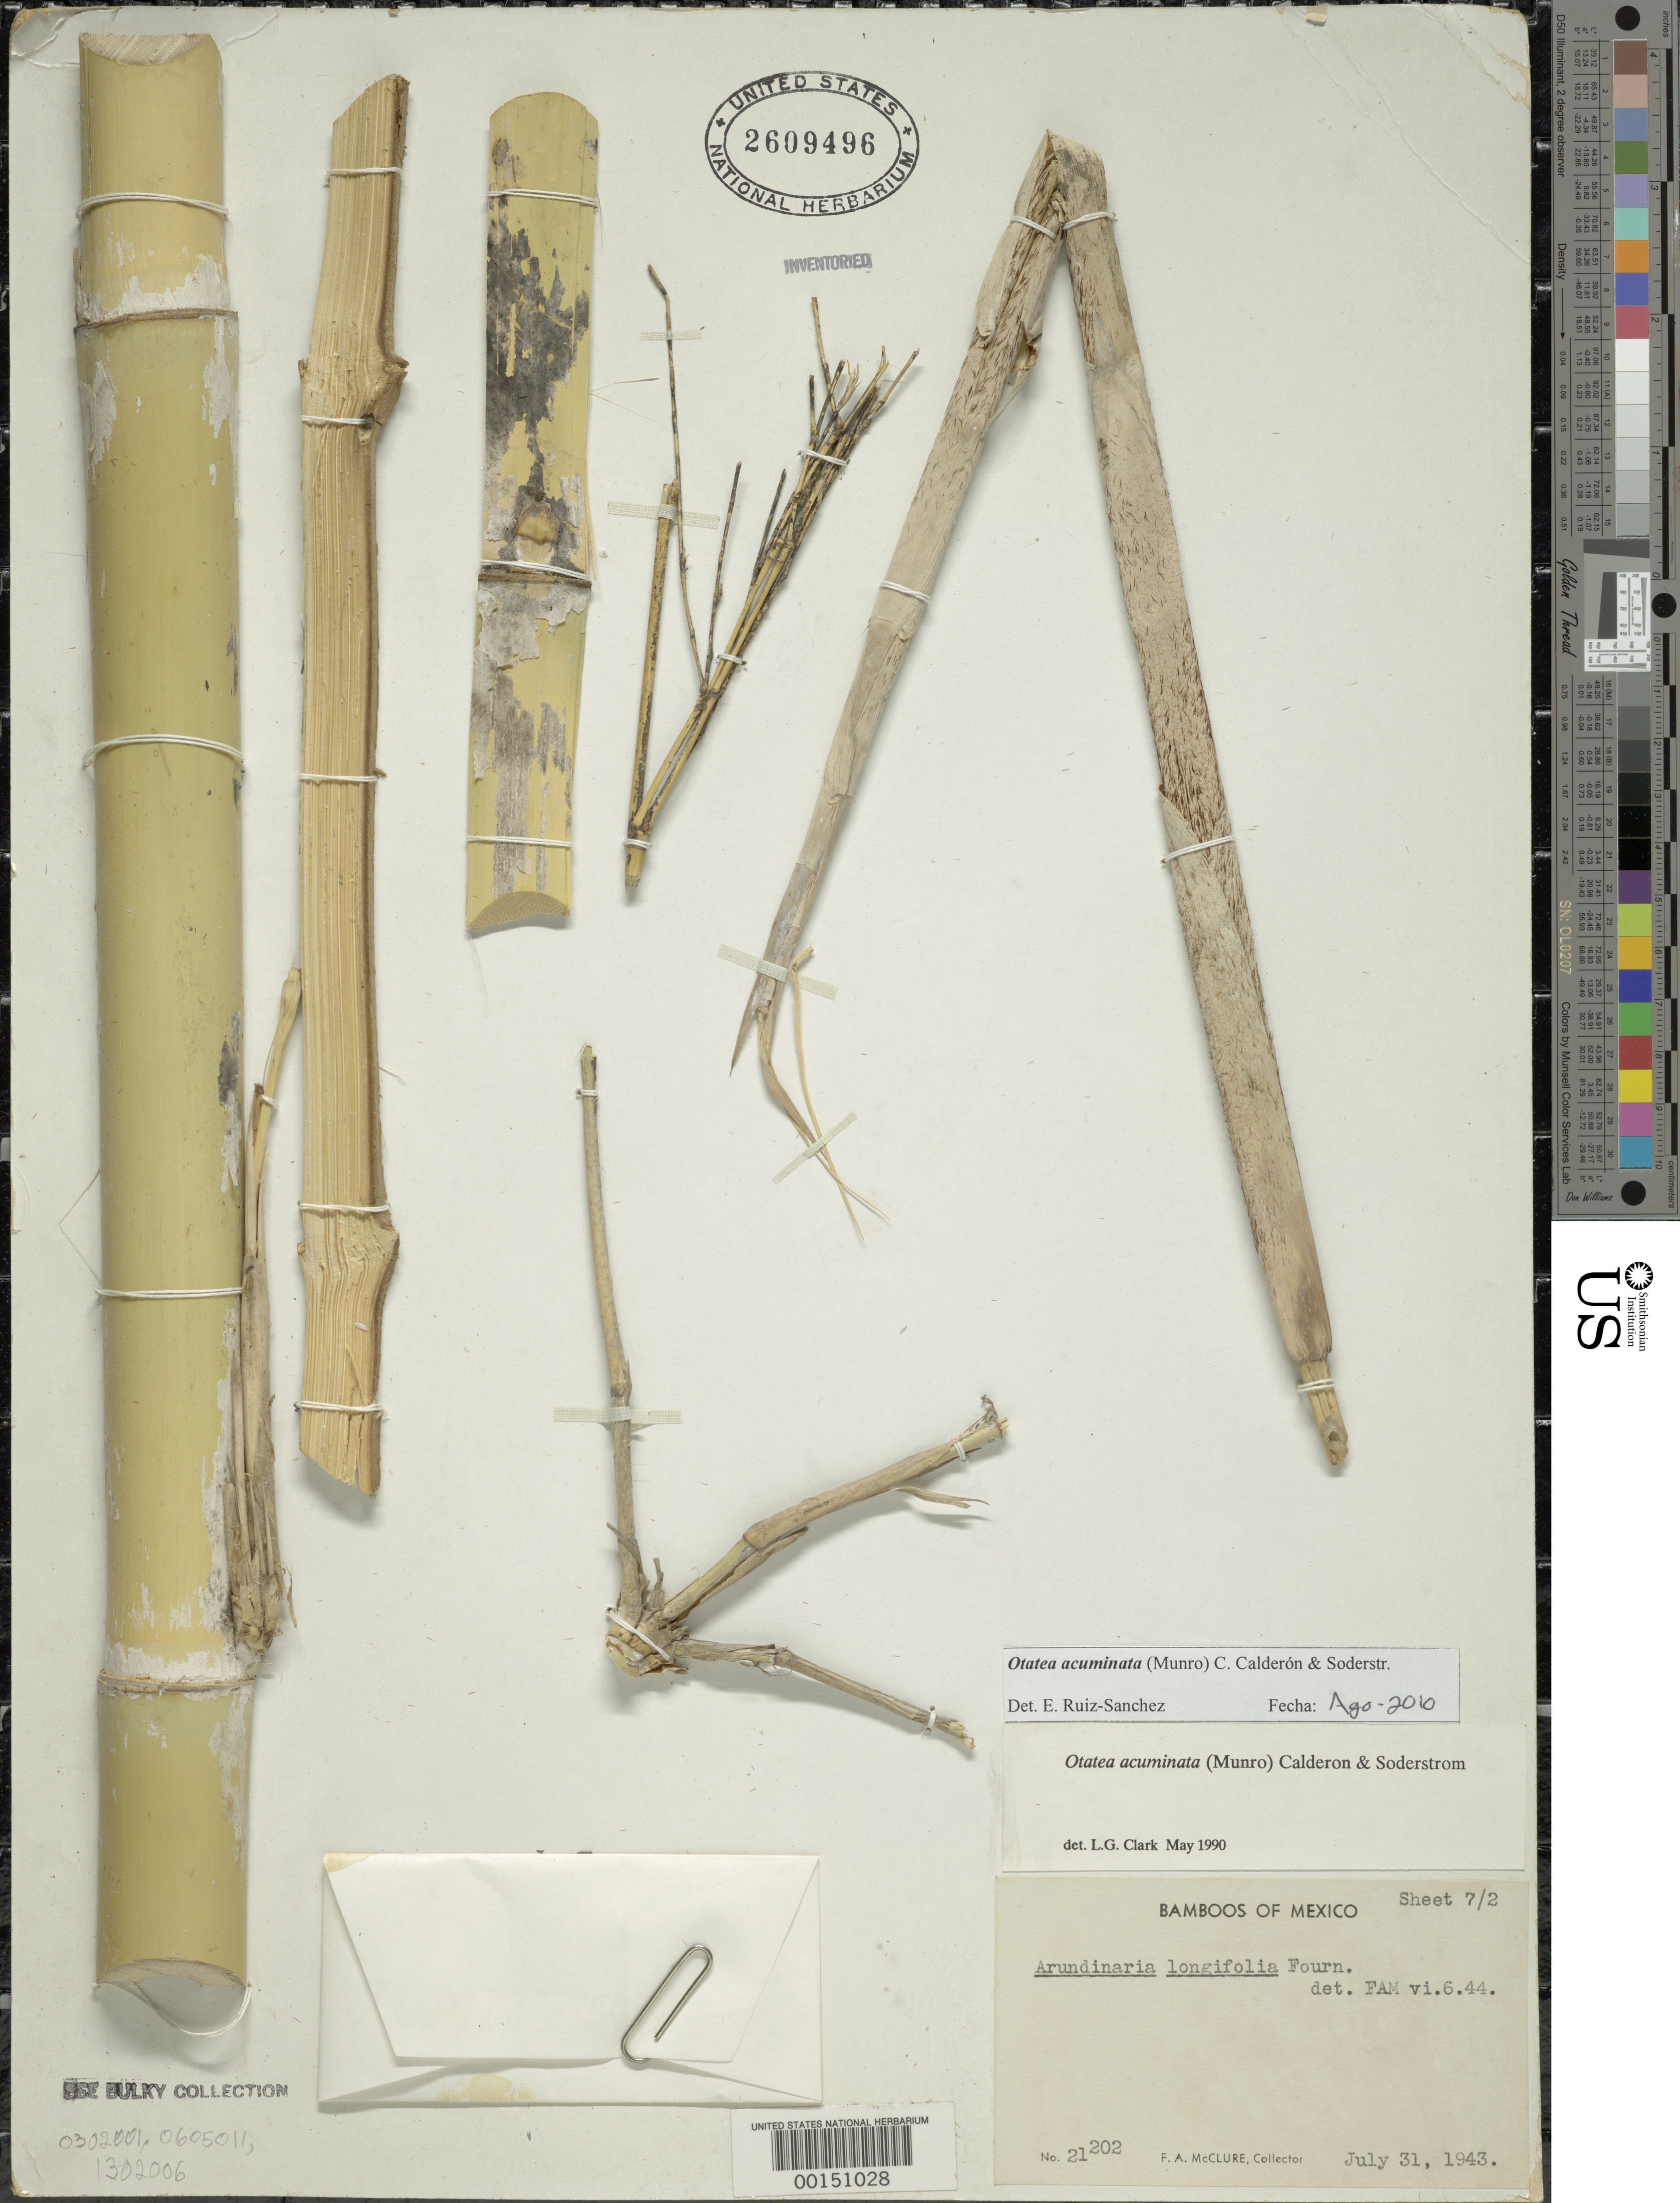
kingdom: Plantae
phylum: Tracheophyta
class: Liliopsida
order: Poales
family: Poaceae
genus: Otatea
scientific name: Otatea acuminata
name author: (Munro) C. E. Calderón & Soderstr.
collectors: F. A. McClure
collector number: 21202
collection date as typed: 31 Jul 1943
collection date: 1943-07-31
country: Mexico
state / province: Jalisco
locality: Los Arboles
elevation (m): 366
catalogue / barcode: US 2609496